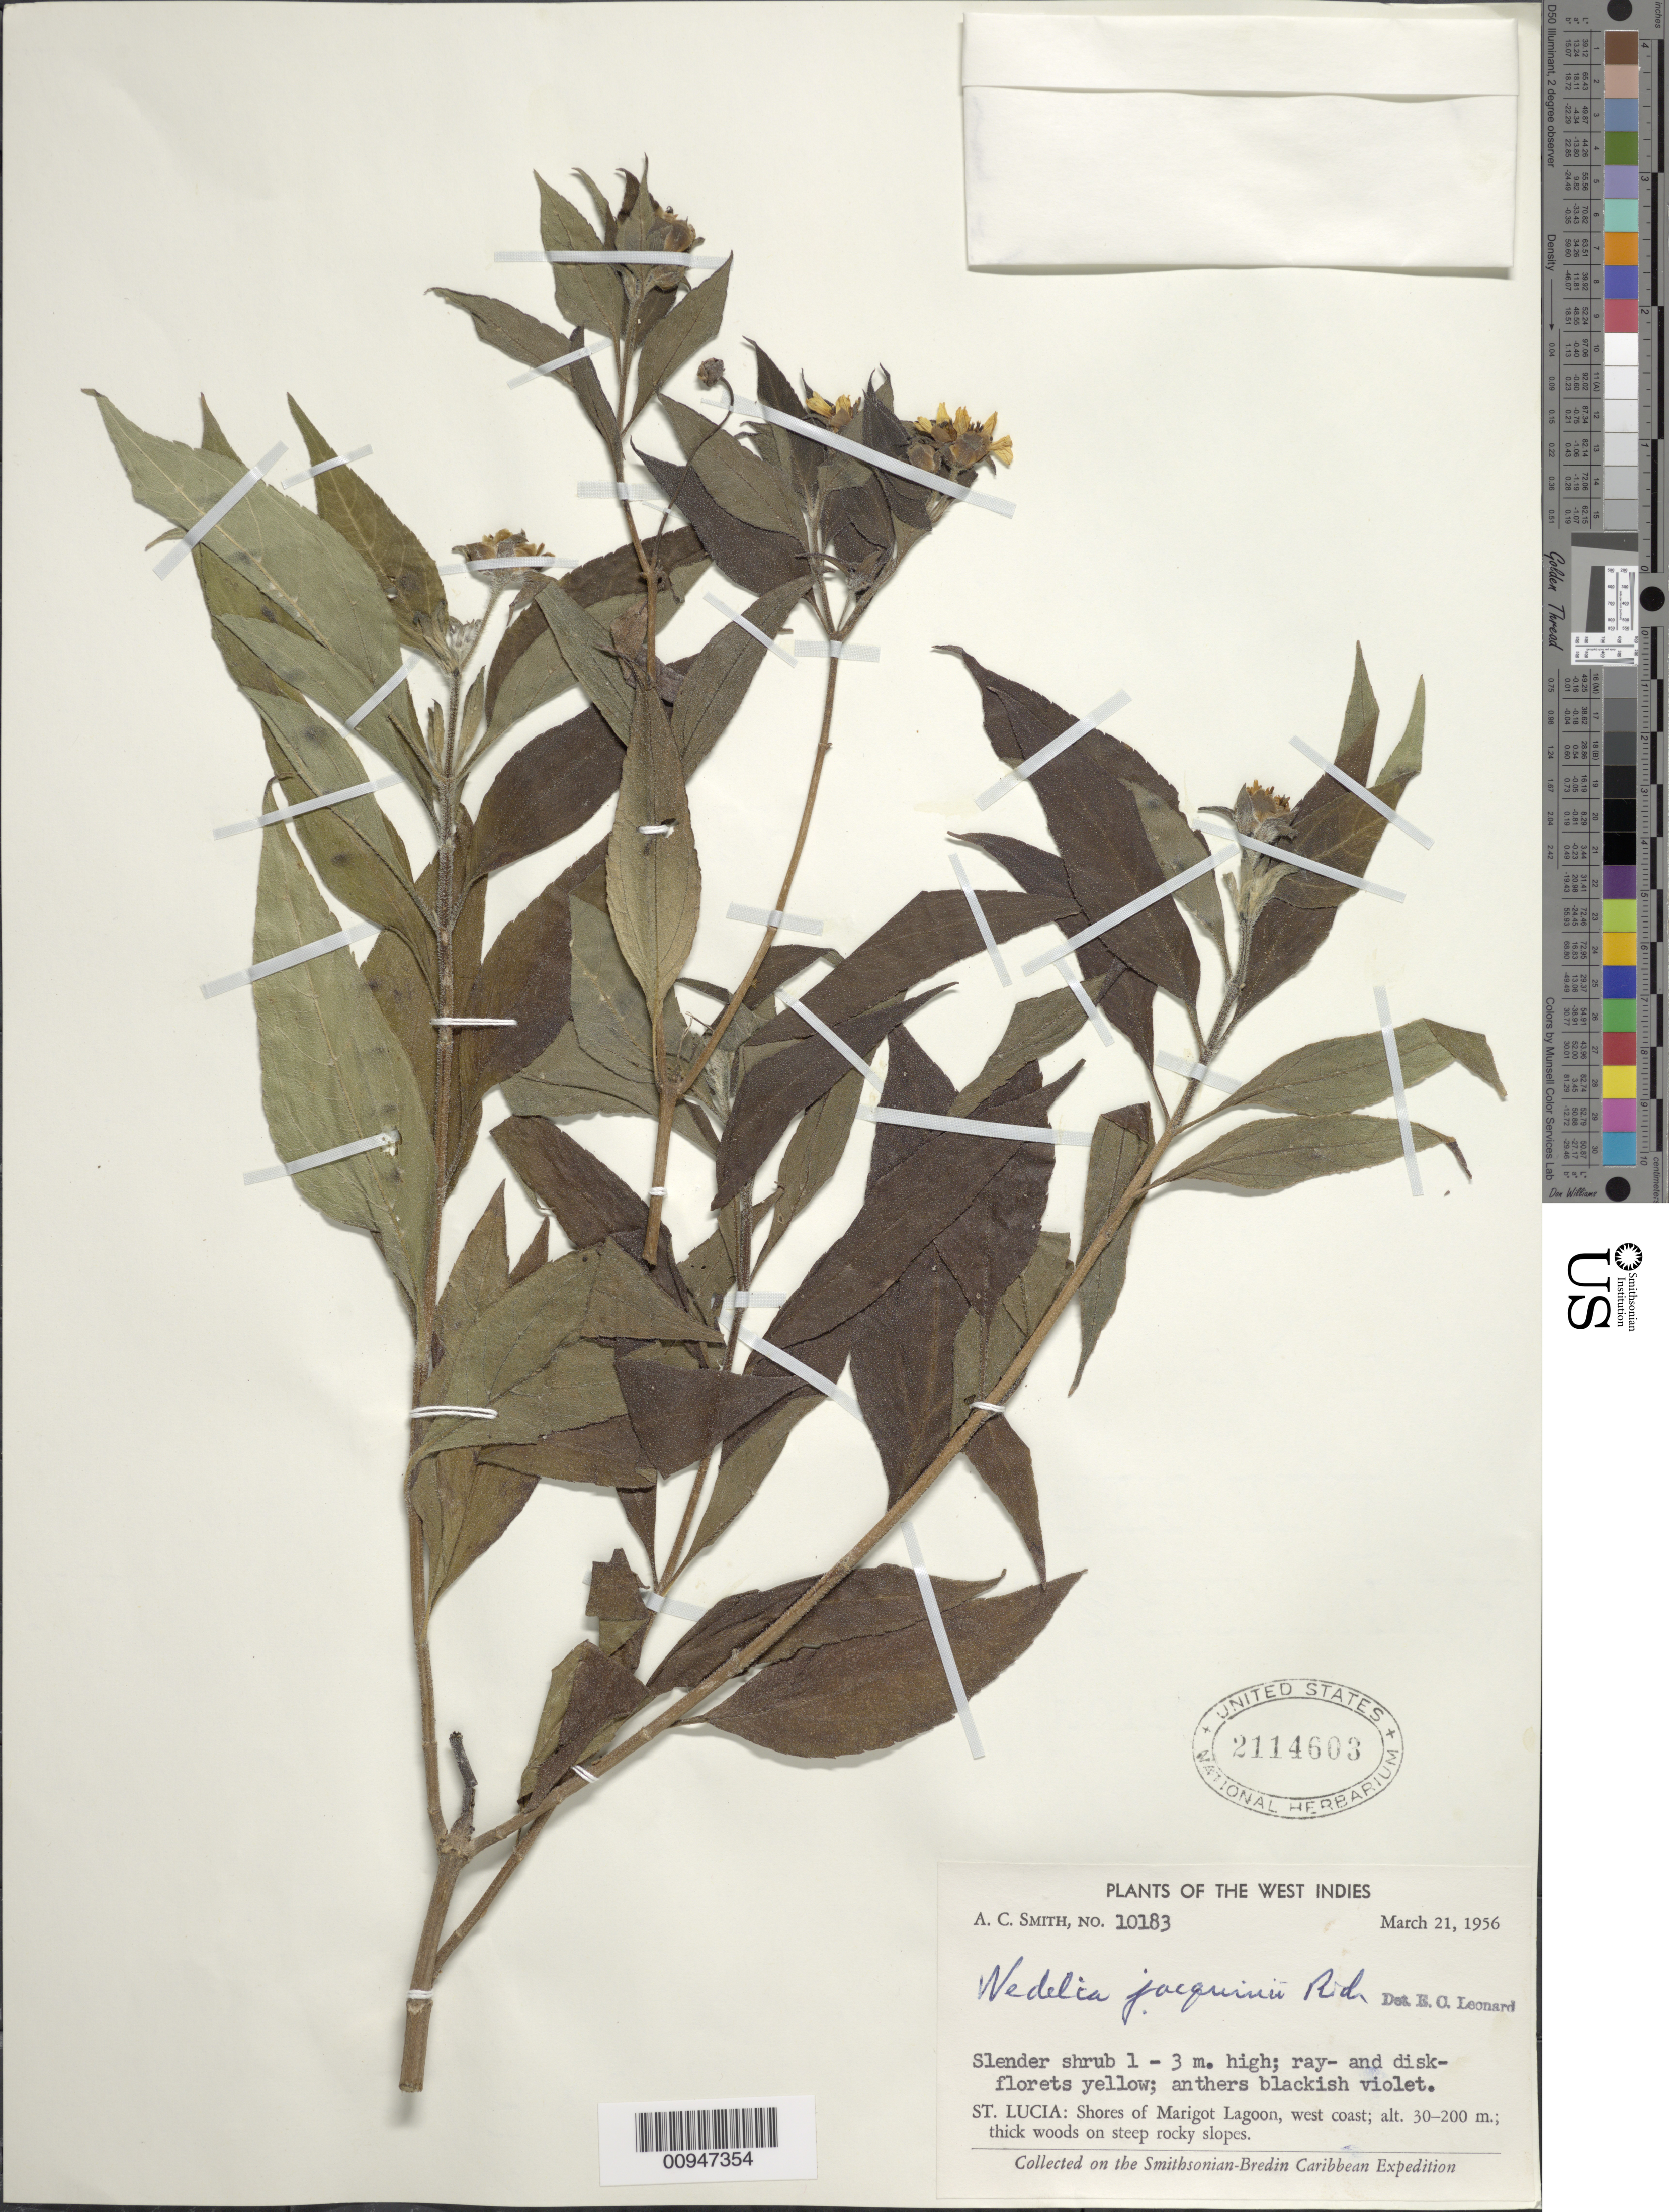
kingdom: Plantae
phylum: Tracheophyta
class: Magnoliopsida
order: Asterales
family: Asteraceae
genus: Wedelia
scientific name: Wedelia calycina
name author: Rich.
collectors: A. C. Smith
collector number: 10183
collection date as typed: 21 Mar 1956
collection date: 1956-03-21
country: St. Lucia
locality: Shores of Marigot Lagoon, west coast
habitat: Thick woods on steep rocky slopes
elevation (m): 30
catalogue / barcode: US 2114603